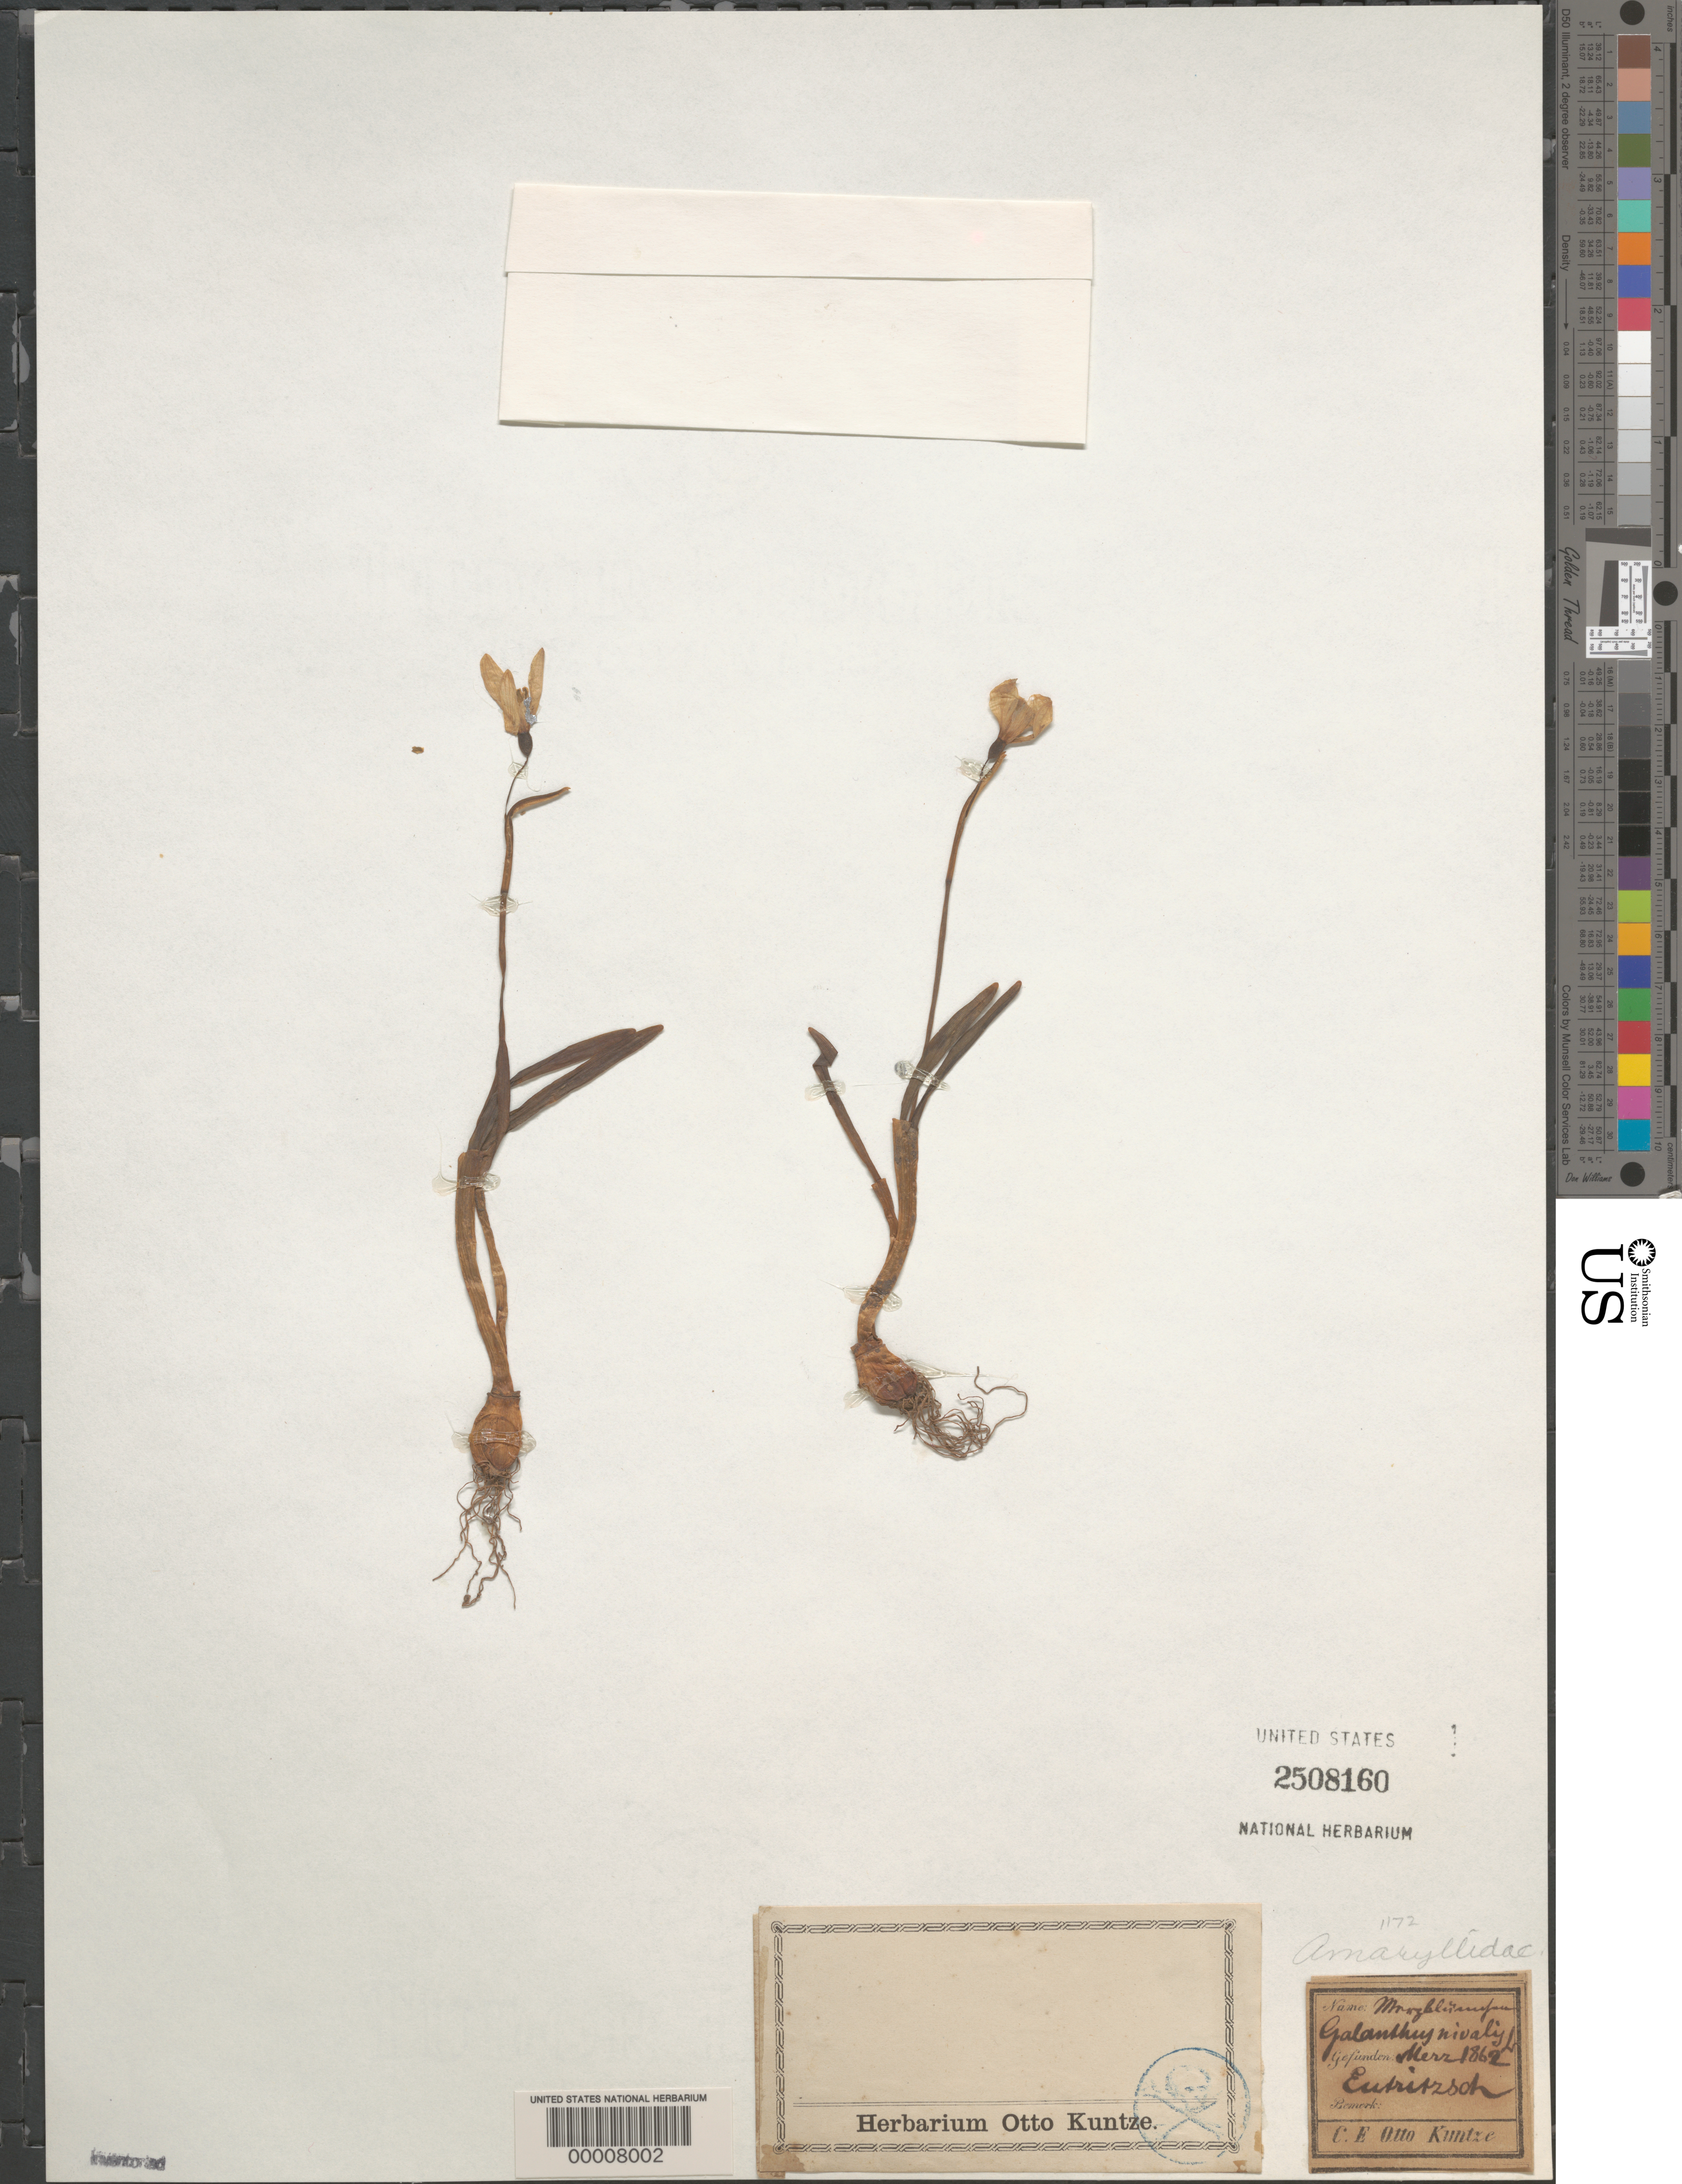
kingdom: Plantae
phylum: Tracheophyta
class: Liliopsida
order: Asparagales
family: Amaryllidaceae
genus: Galanthus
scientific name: Galanthus nivalis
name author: L.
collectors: C.E.O. Kuntze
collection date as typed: Mar 1862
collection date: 1862-03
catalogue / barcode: US 2508160